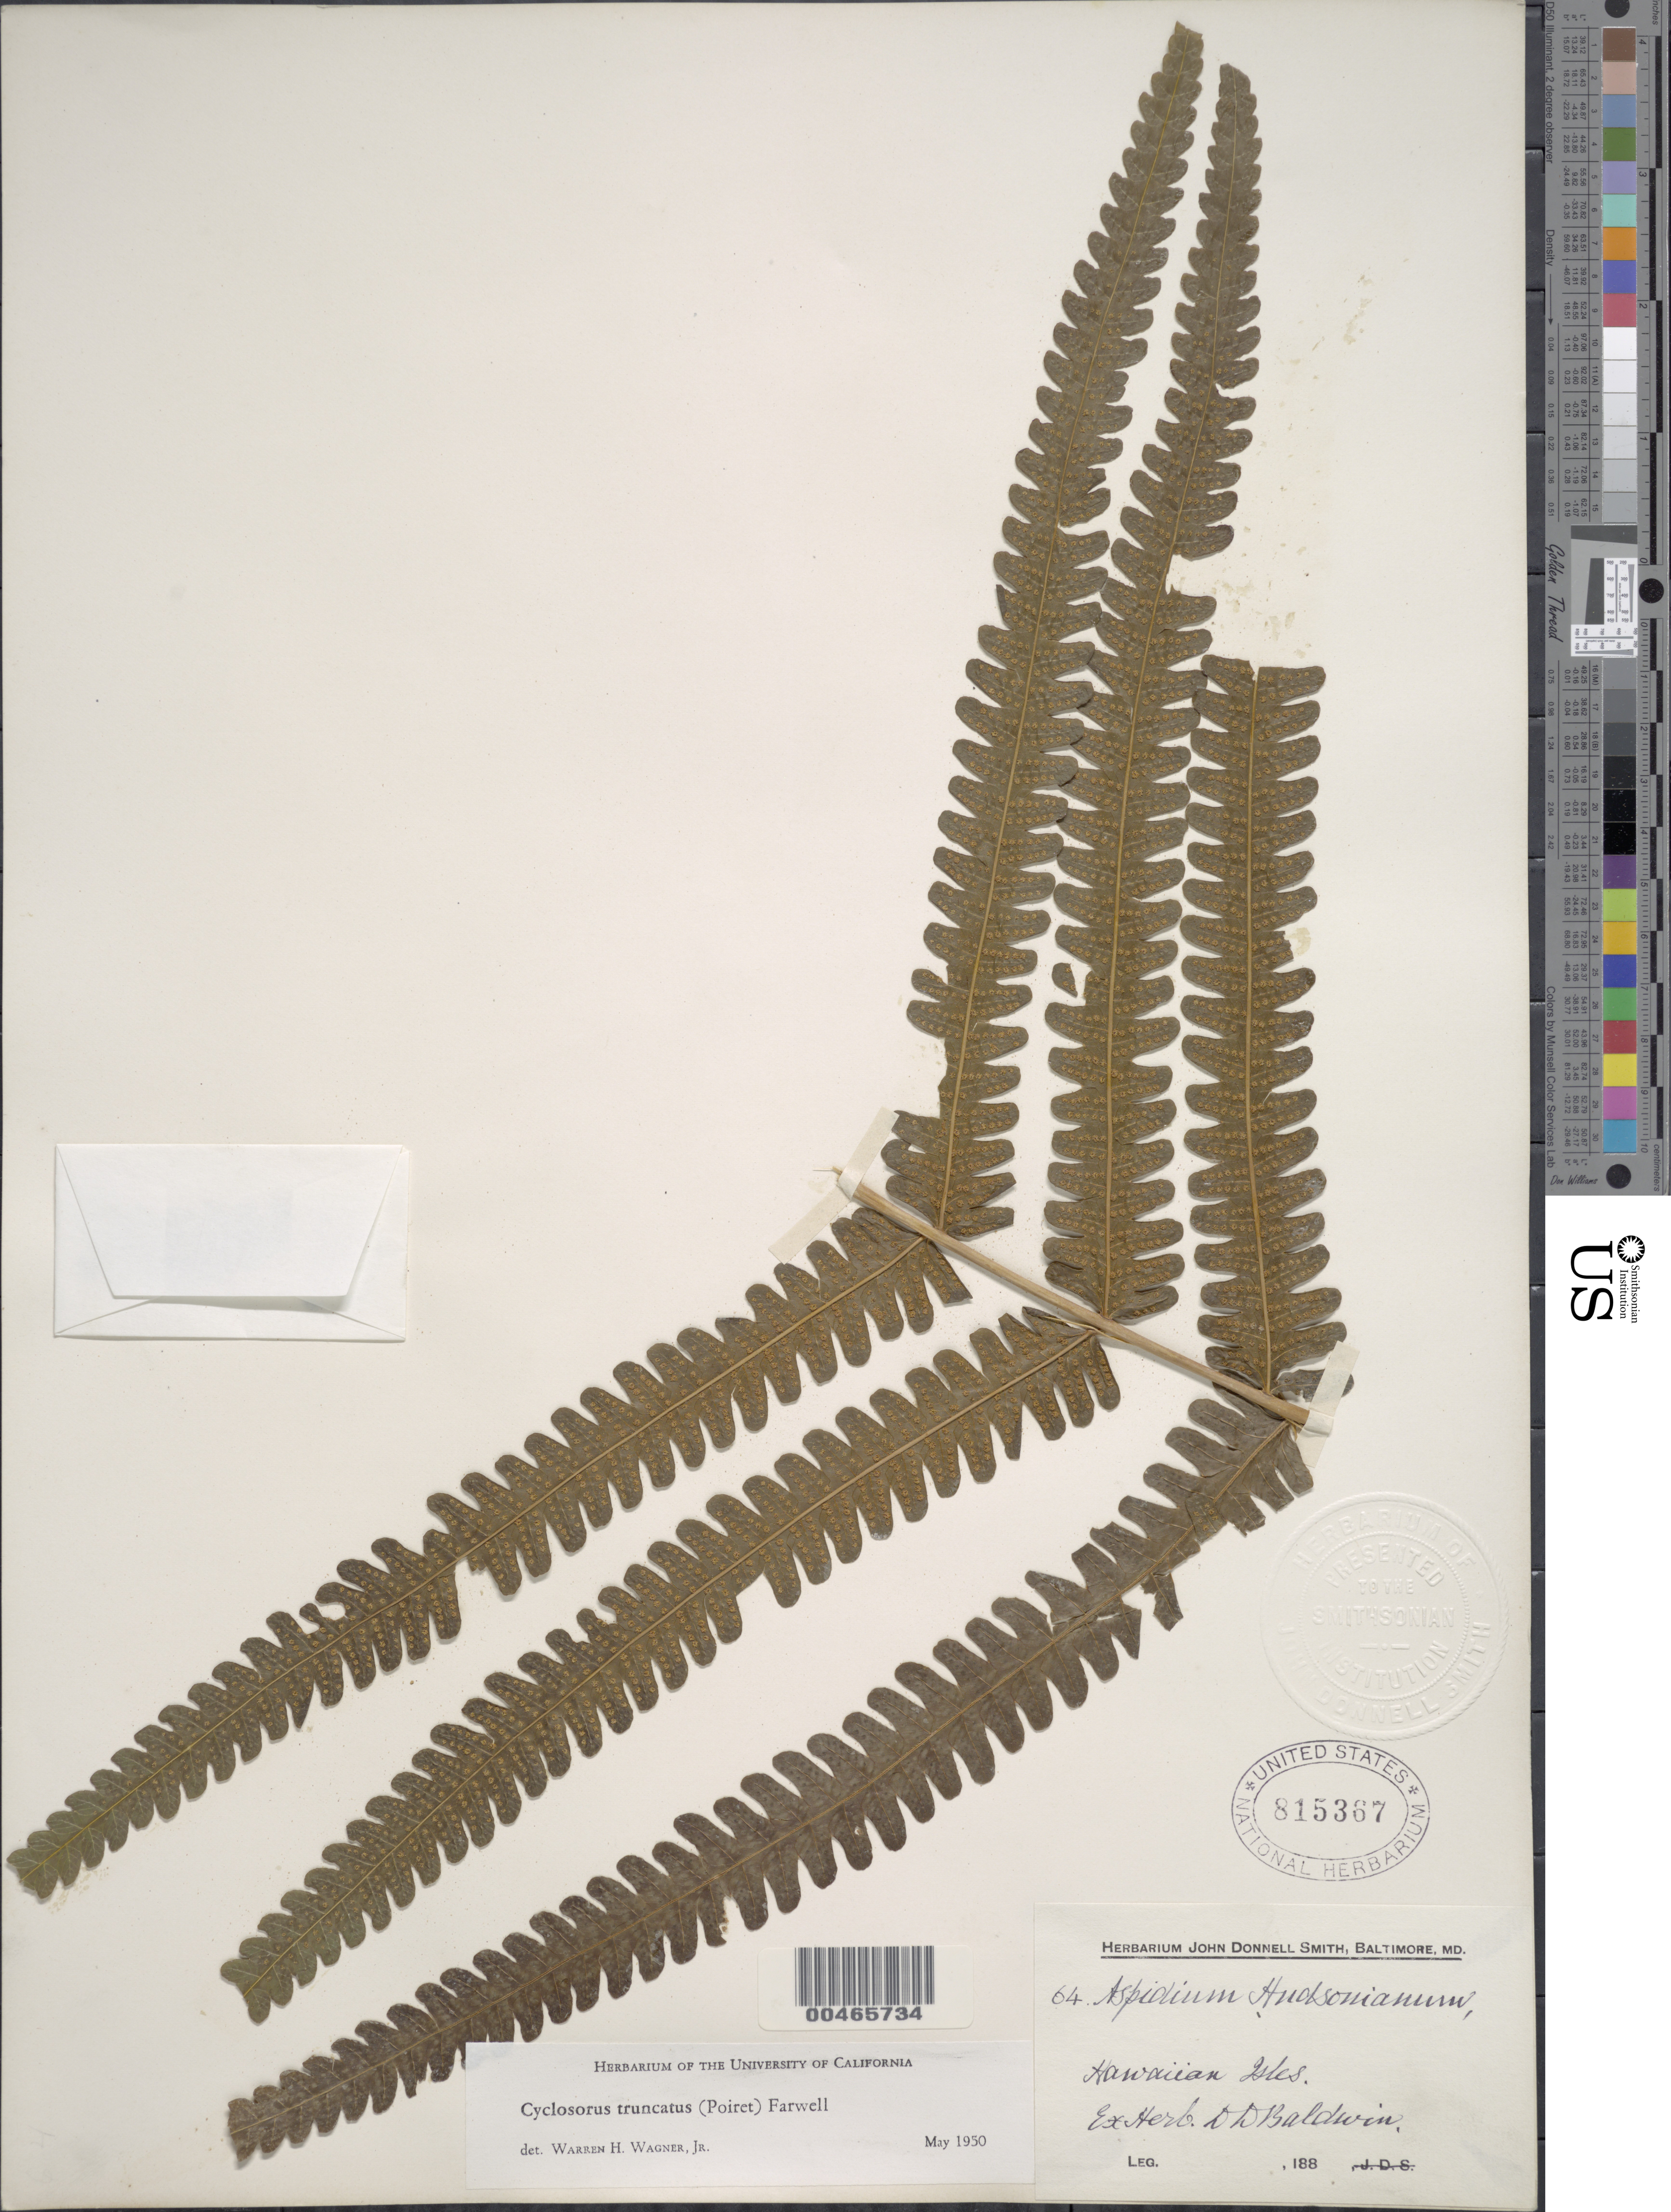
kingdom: Plantae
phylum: Tracheophyta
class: Polypodiopsida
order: Polypodiales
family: Thelypteridaceae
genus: Pneumatopteris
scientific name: Pneumatopteris truncata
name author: (Poir.) Holttum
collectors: D. Baldwin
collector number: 64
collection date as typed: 188-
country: United States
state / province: Hawaii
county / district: Hawaii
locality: Hawaiian Isles.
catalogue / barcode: US 815367